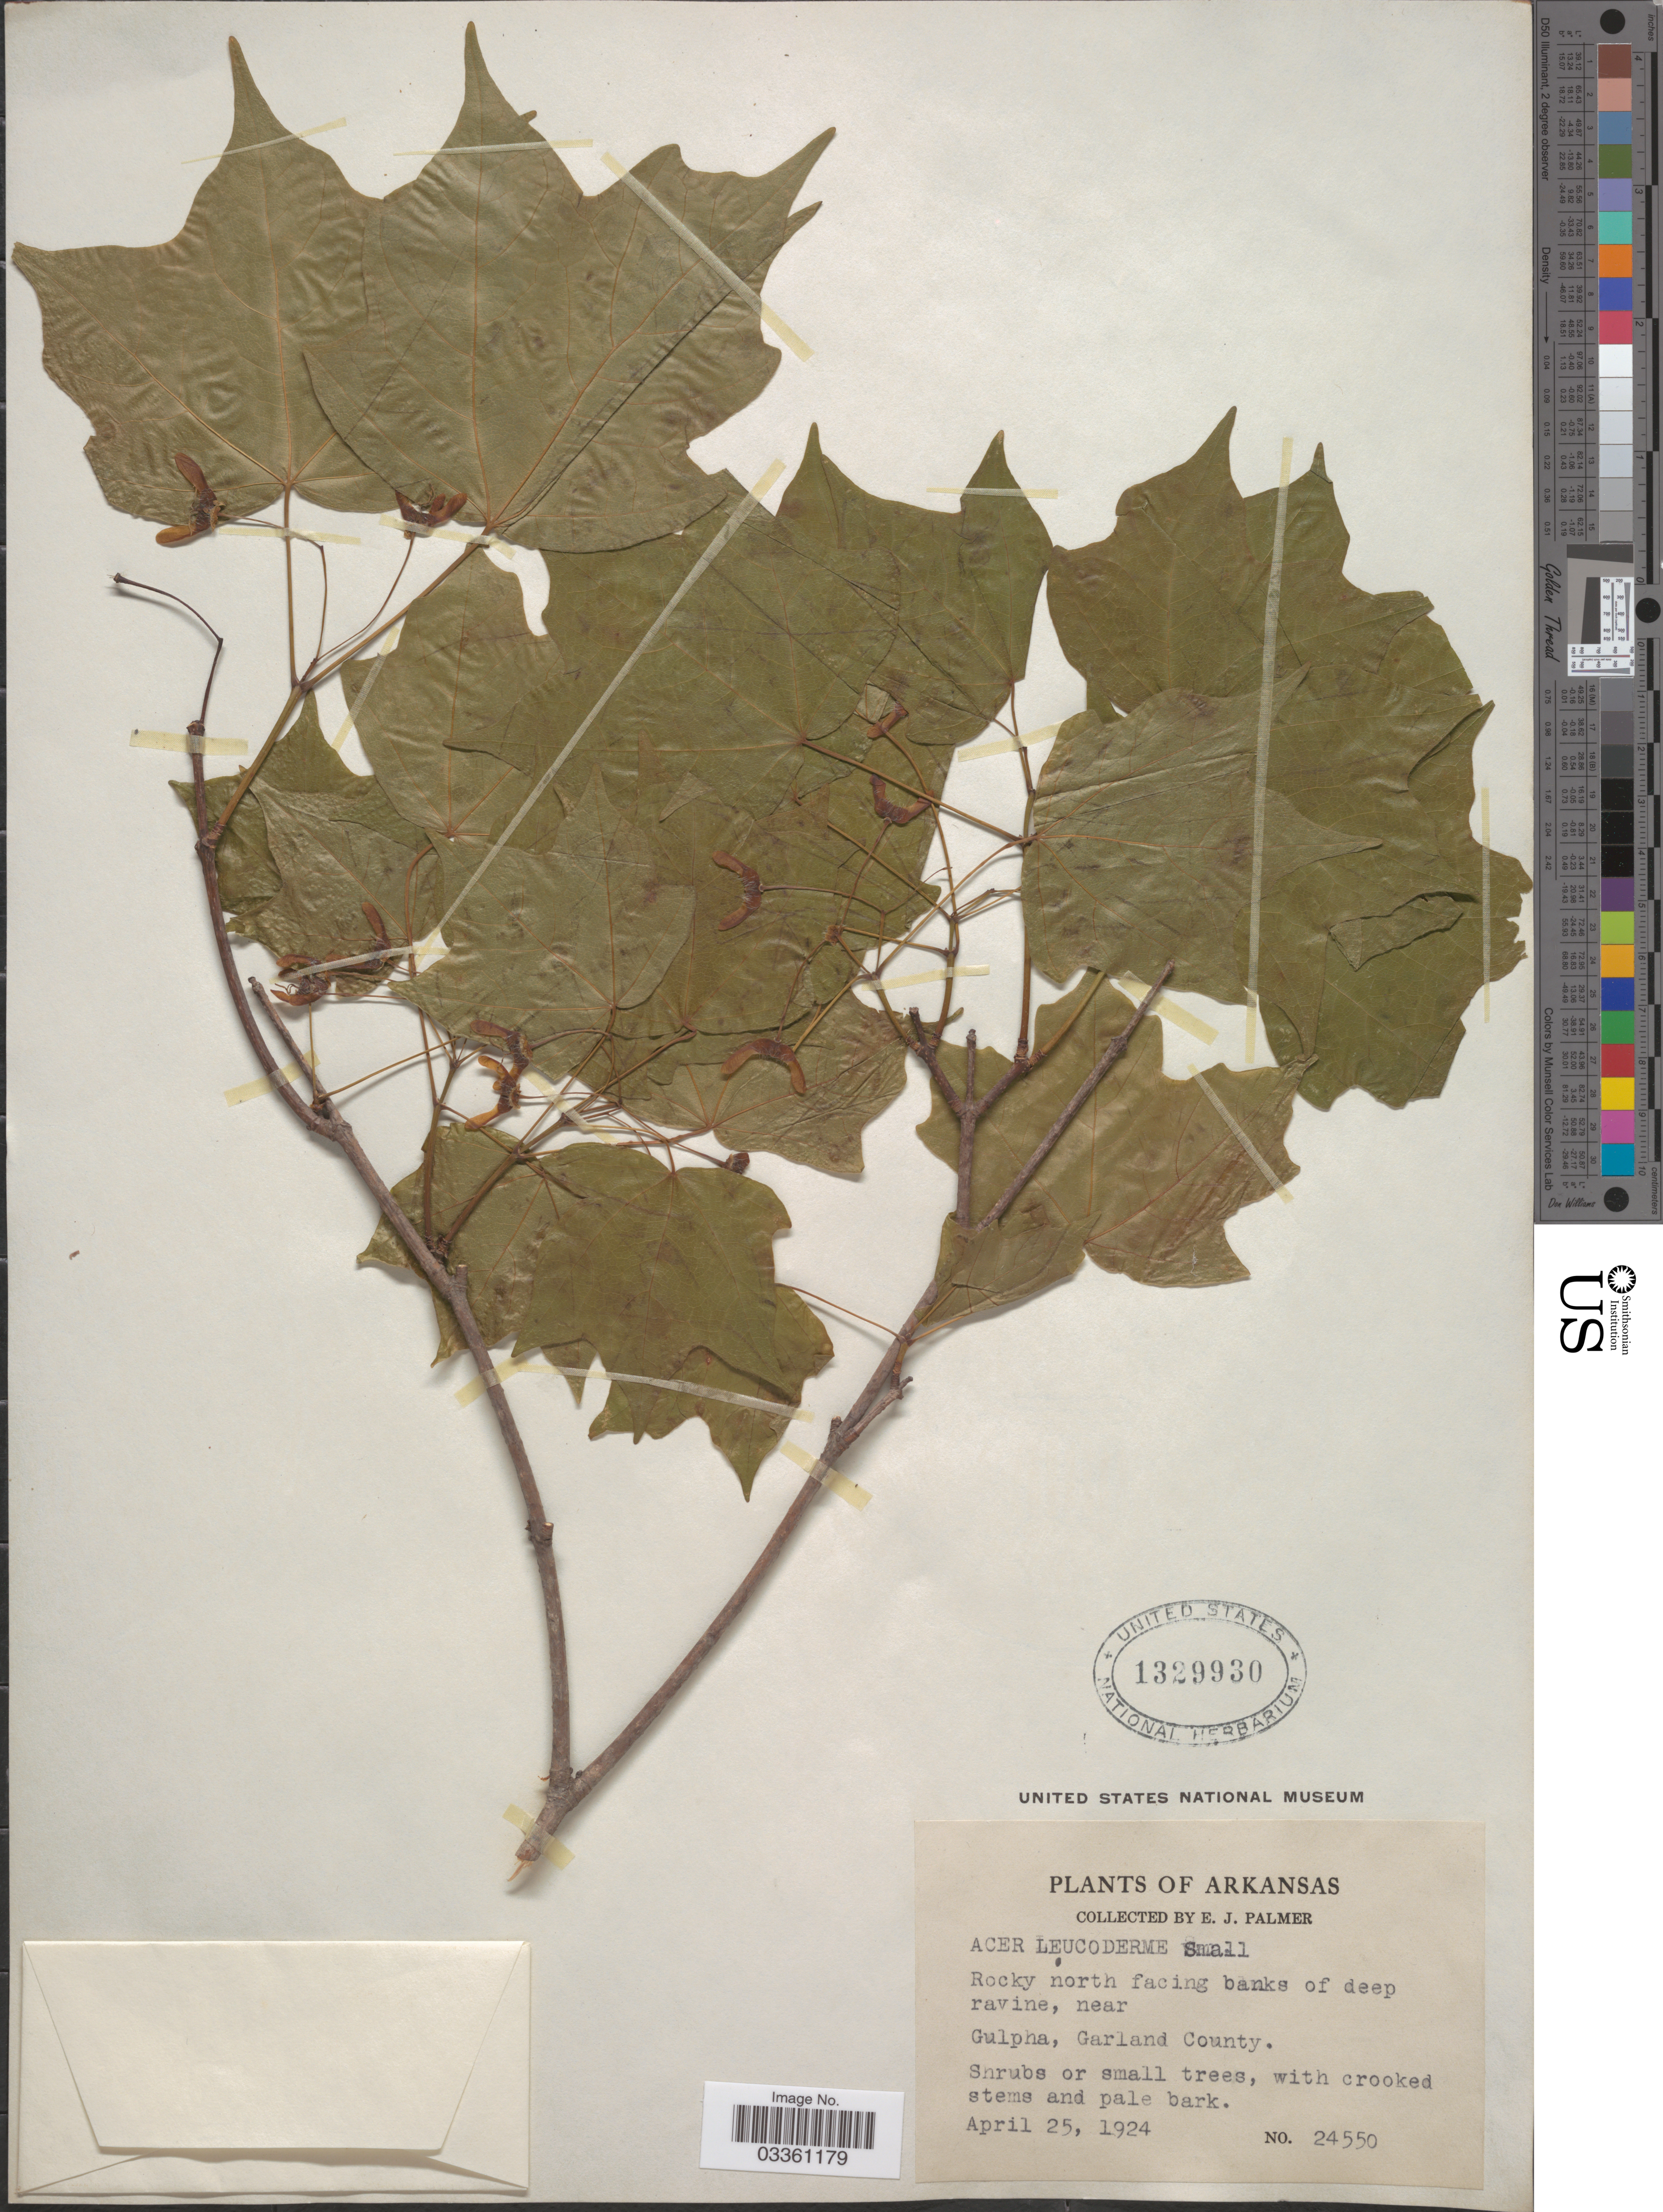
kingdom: Plantae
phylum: Tracheophyta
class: Magnoliopsida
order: Sapindales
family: Sapindaceae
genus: Acer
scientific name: Acer saccharum subsp. leucoderme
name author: (Small) Desmarais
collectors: E. J. Palmer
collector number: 24550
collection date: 1924-04-25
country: United States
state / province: Arkansas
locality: Rocky north facing banks of deep ravine, near Gulpha, Garland County.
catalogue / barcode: US 1329930